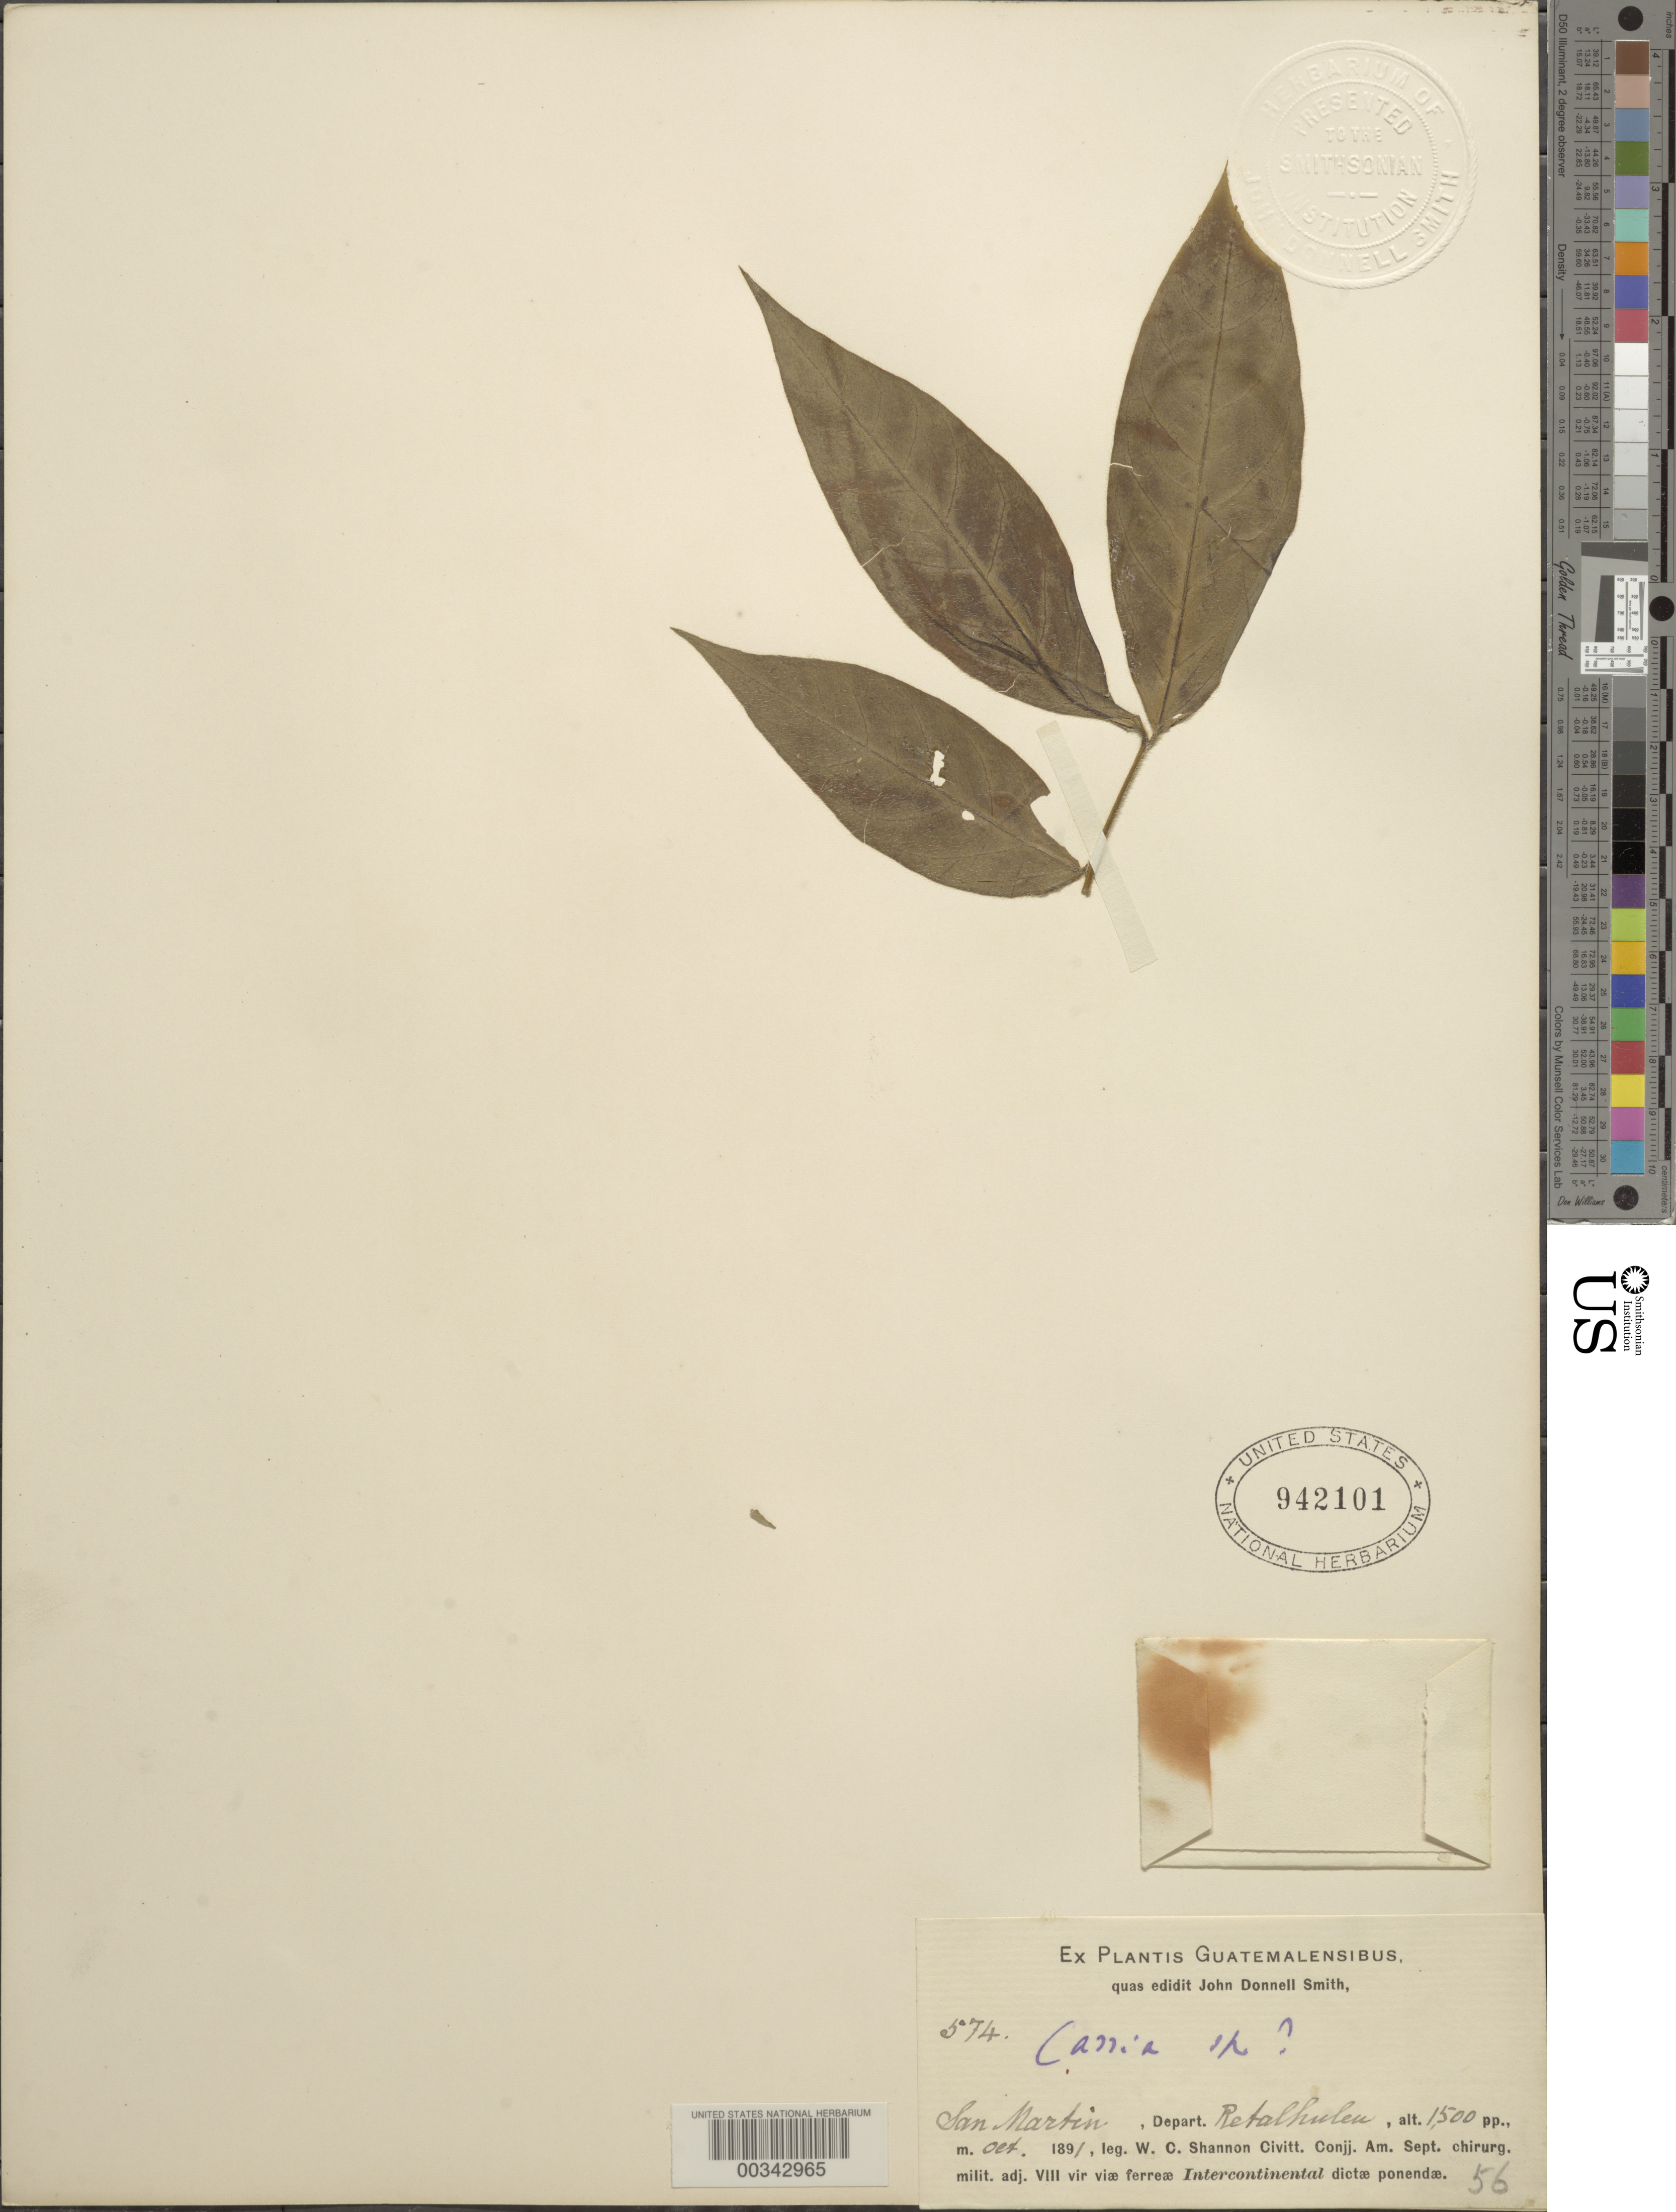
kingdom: Plantae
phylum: Tracheophyta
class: Magnoliopsida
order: Fabales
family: Fabaceae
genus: Senna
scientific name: Senna hirsuta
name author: (L.) H.S. Irwin & Barneby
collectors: W. C. Shannon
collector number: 574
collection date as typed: Oct 1891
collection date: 1891-10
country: Guatemala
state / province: Retalhuleu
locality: San Martin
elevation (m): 457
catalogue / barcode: US 942101